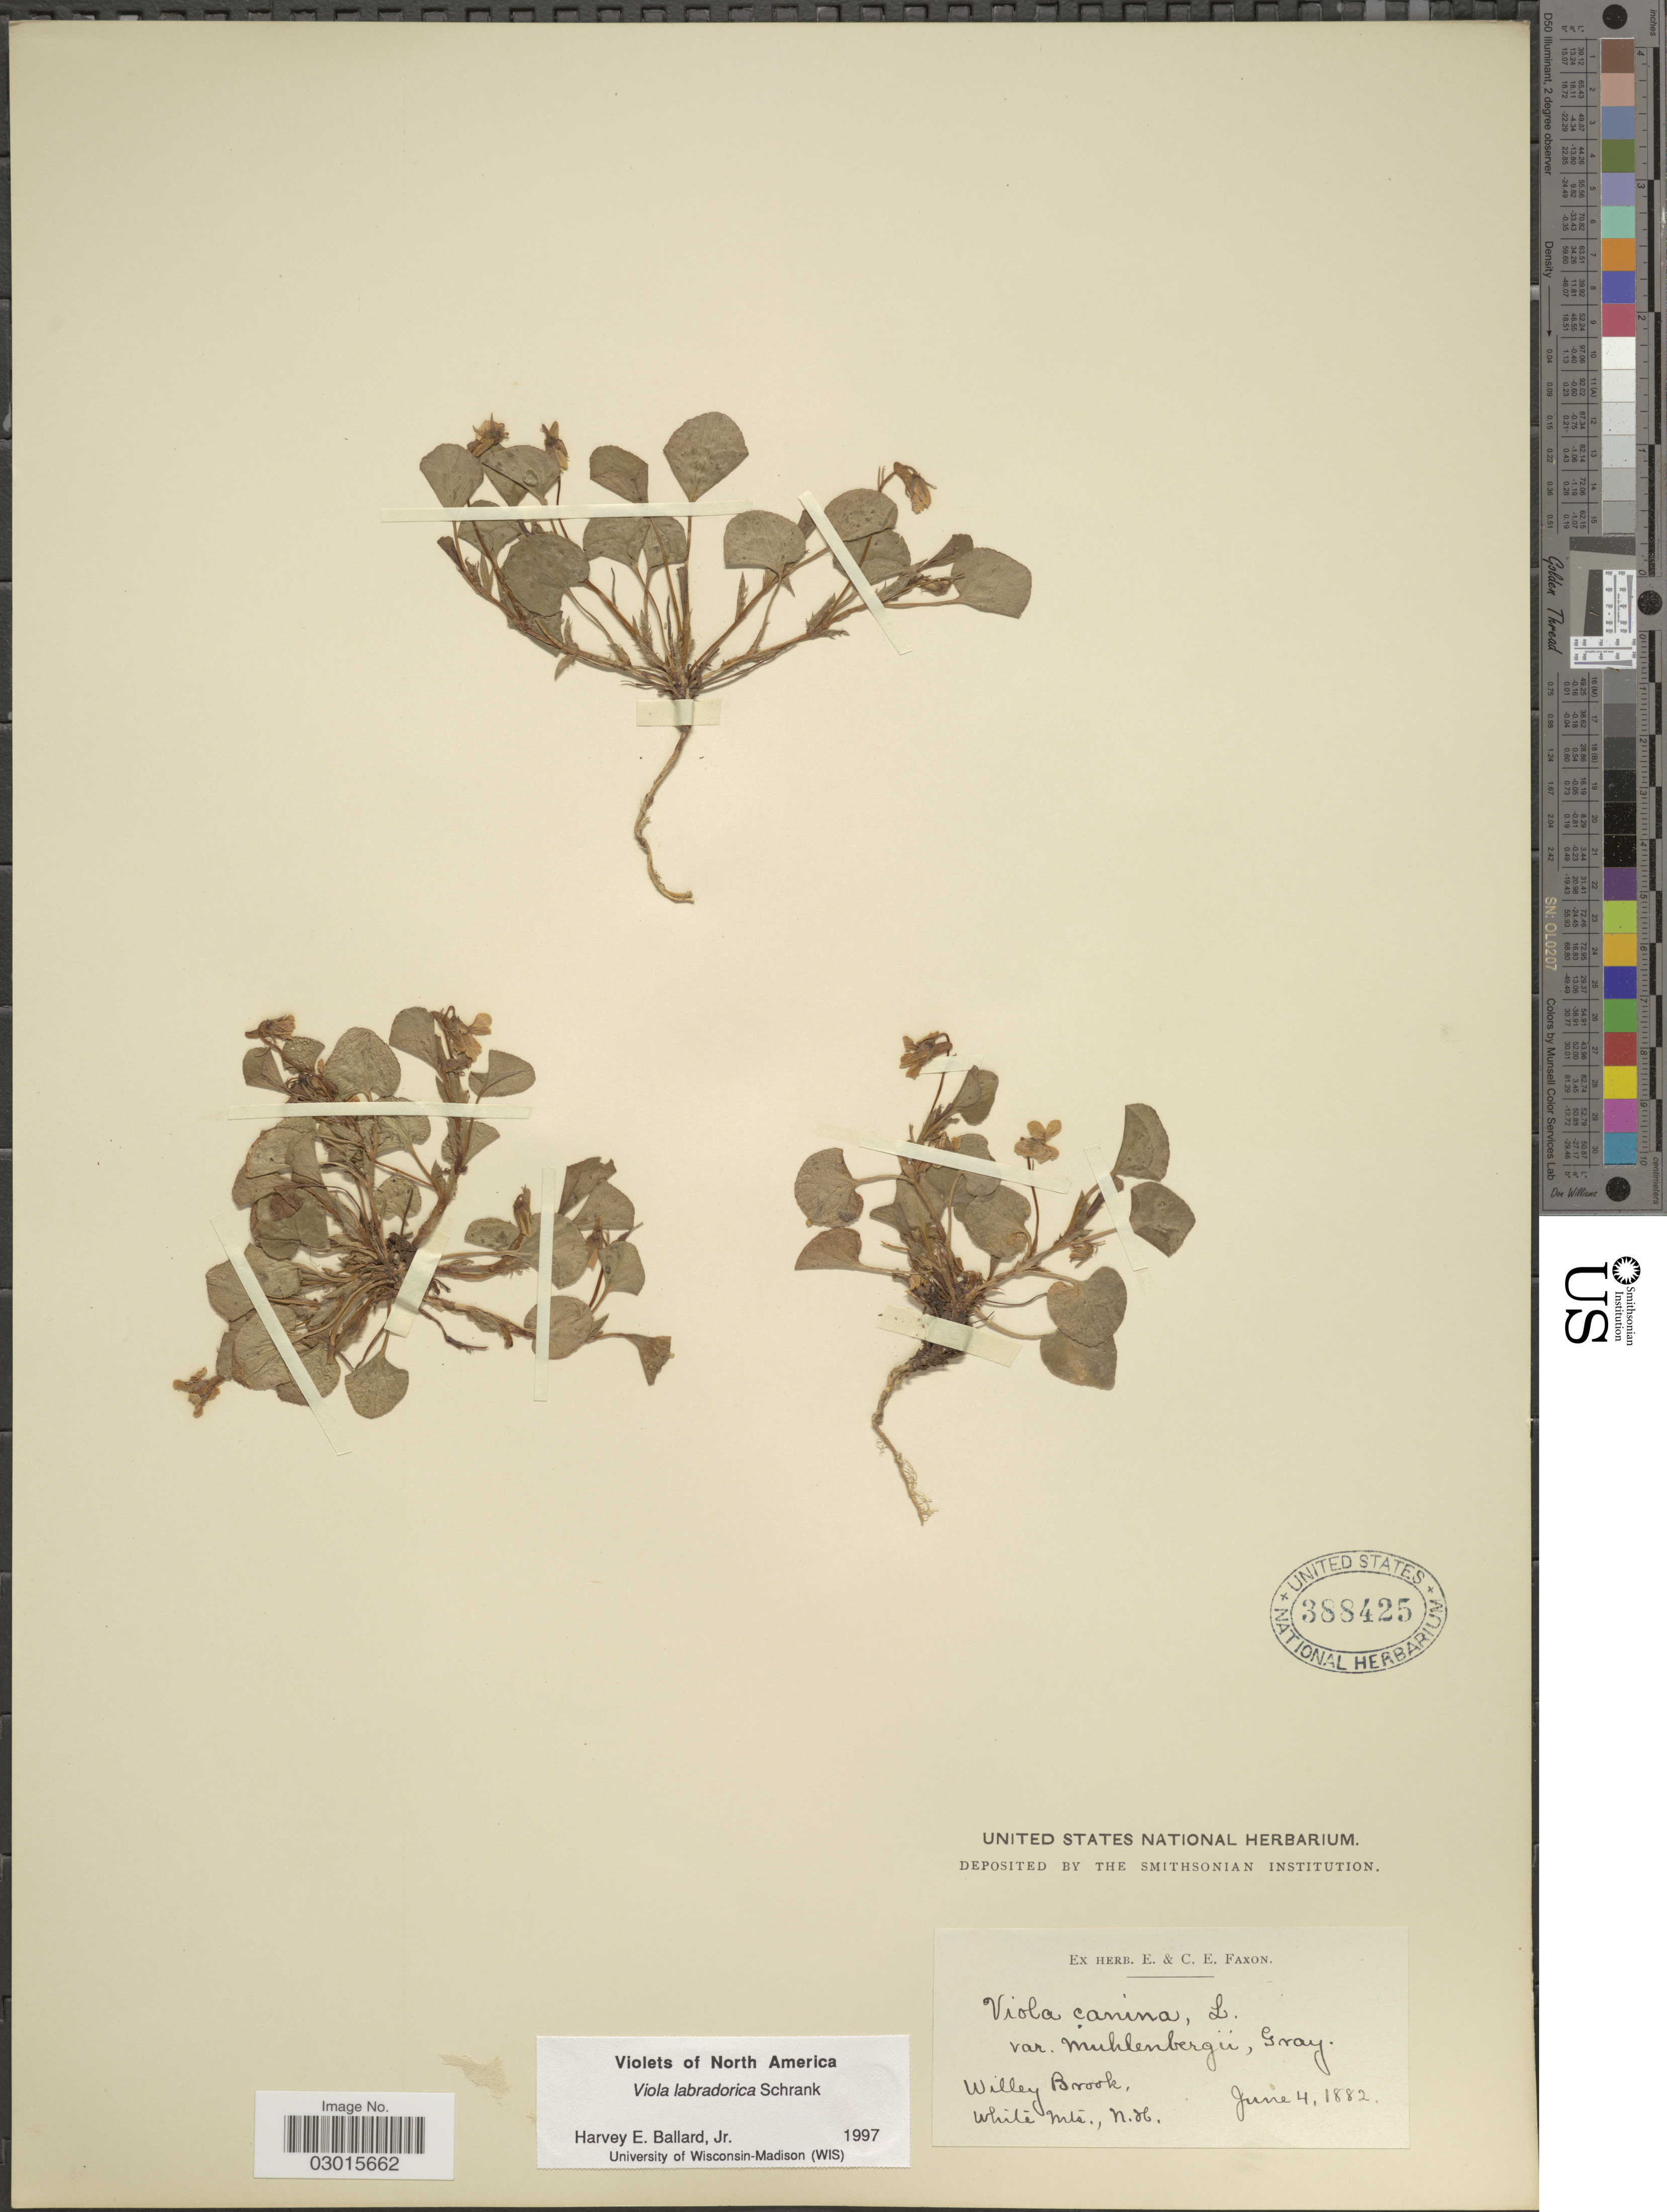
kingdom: Plantae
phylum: Tracheophyta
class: Magnoliopsida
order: Malpighiales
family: Violaceae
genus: Viola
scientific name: Viola labradorica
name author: Schrank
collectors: ex herb. E. & C.E. Faxon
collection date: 1882-06-04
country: United States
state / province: New Hampshire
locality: Willey Brook, White Mts., N. H.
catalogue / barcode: US 388425